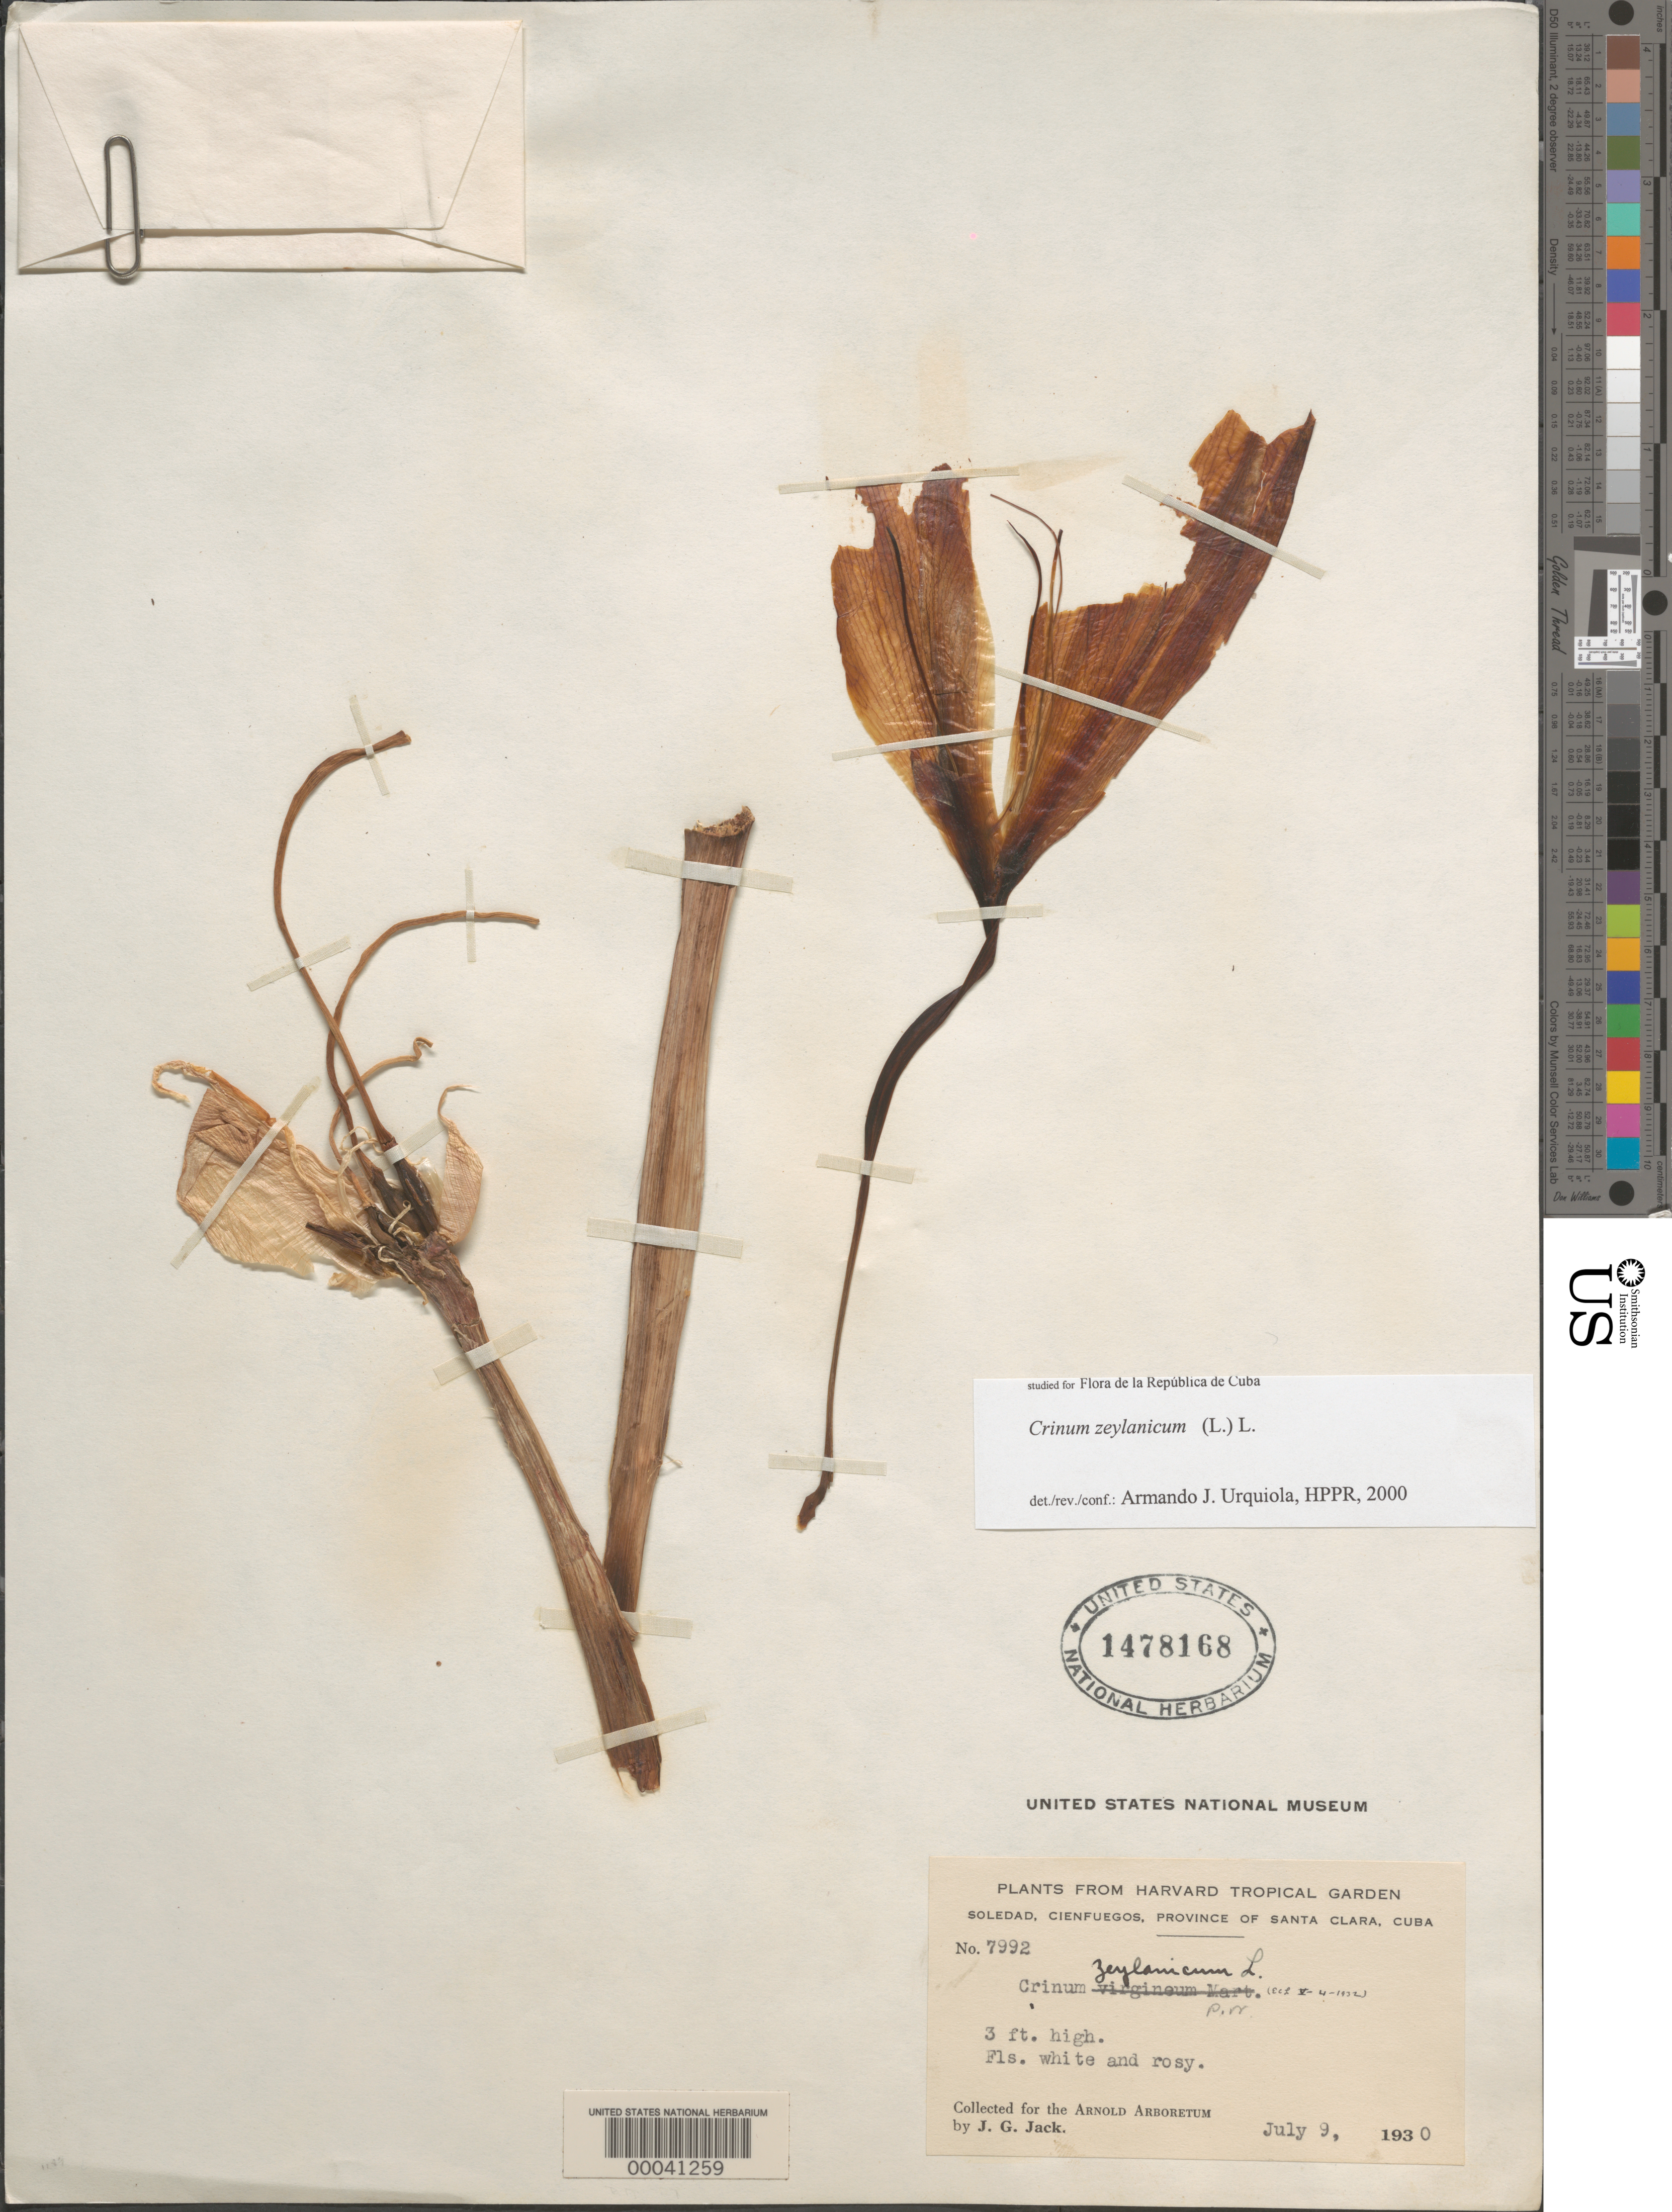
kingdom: Plantae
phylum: Tracheophyta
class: Liliopsida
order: Asparagales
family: Amaryllidaceae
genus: Crinum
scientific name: Crinum zeylanicum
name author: (L.) L.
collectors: J. G. Jack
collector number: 7992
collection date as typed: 09 Jul 1930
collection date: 1930-07-09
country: Cuba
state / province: Cienfuegos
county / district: Cienfuegos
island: Greater Antilles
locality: Cienfuegos mun. soledad. [province originally recorded as la habana, las villas mun.]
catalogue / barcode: US 1478168